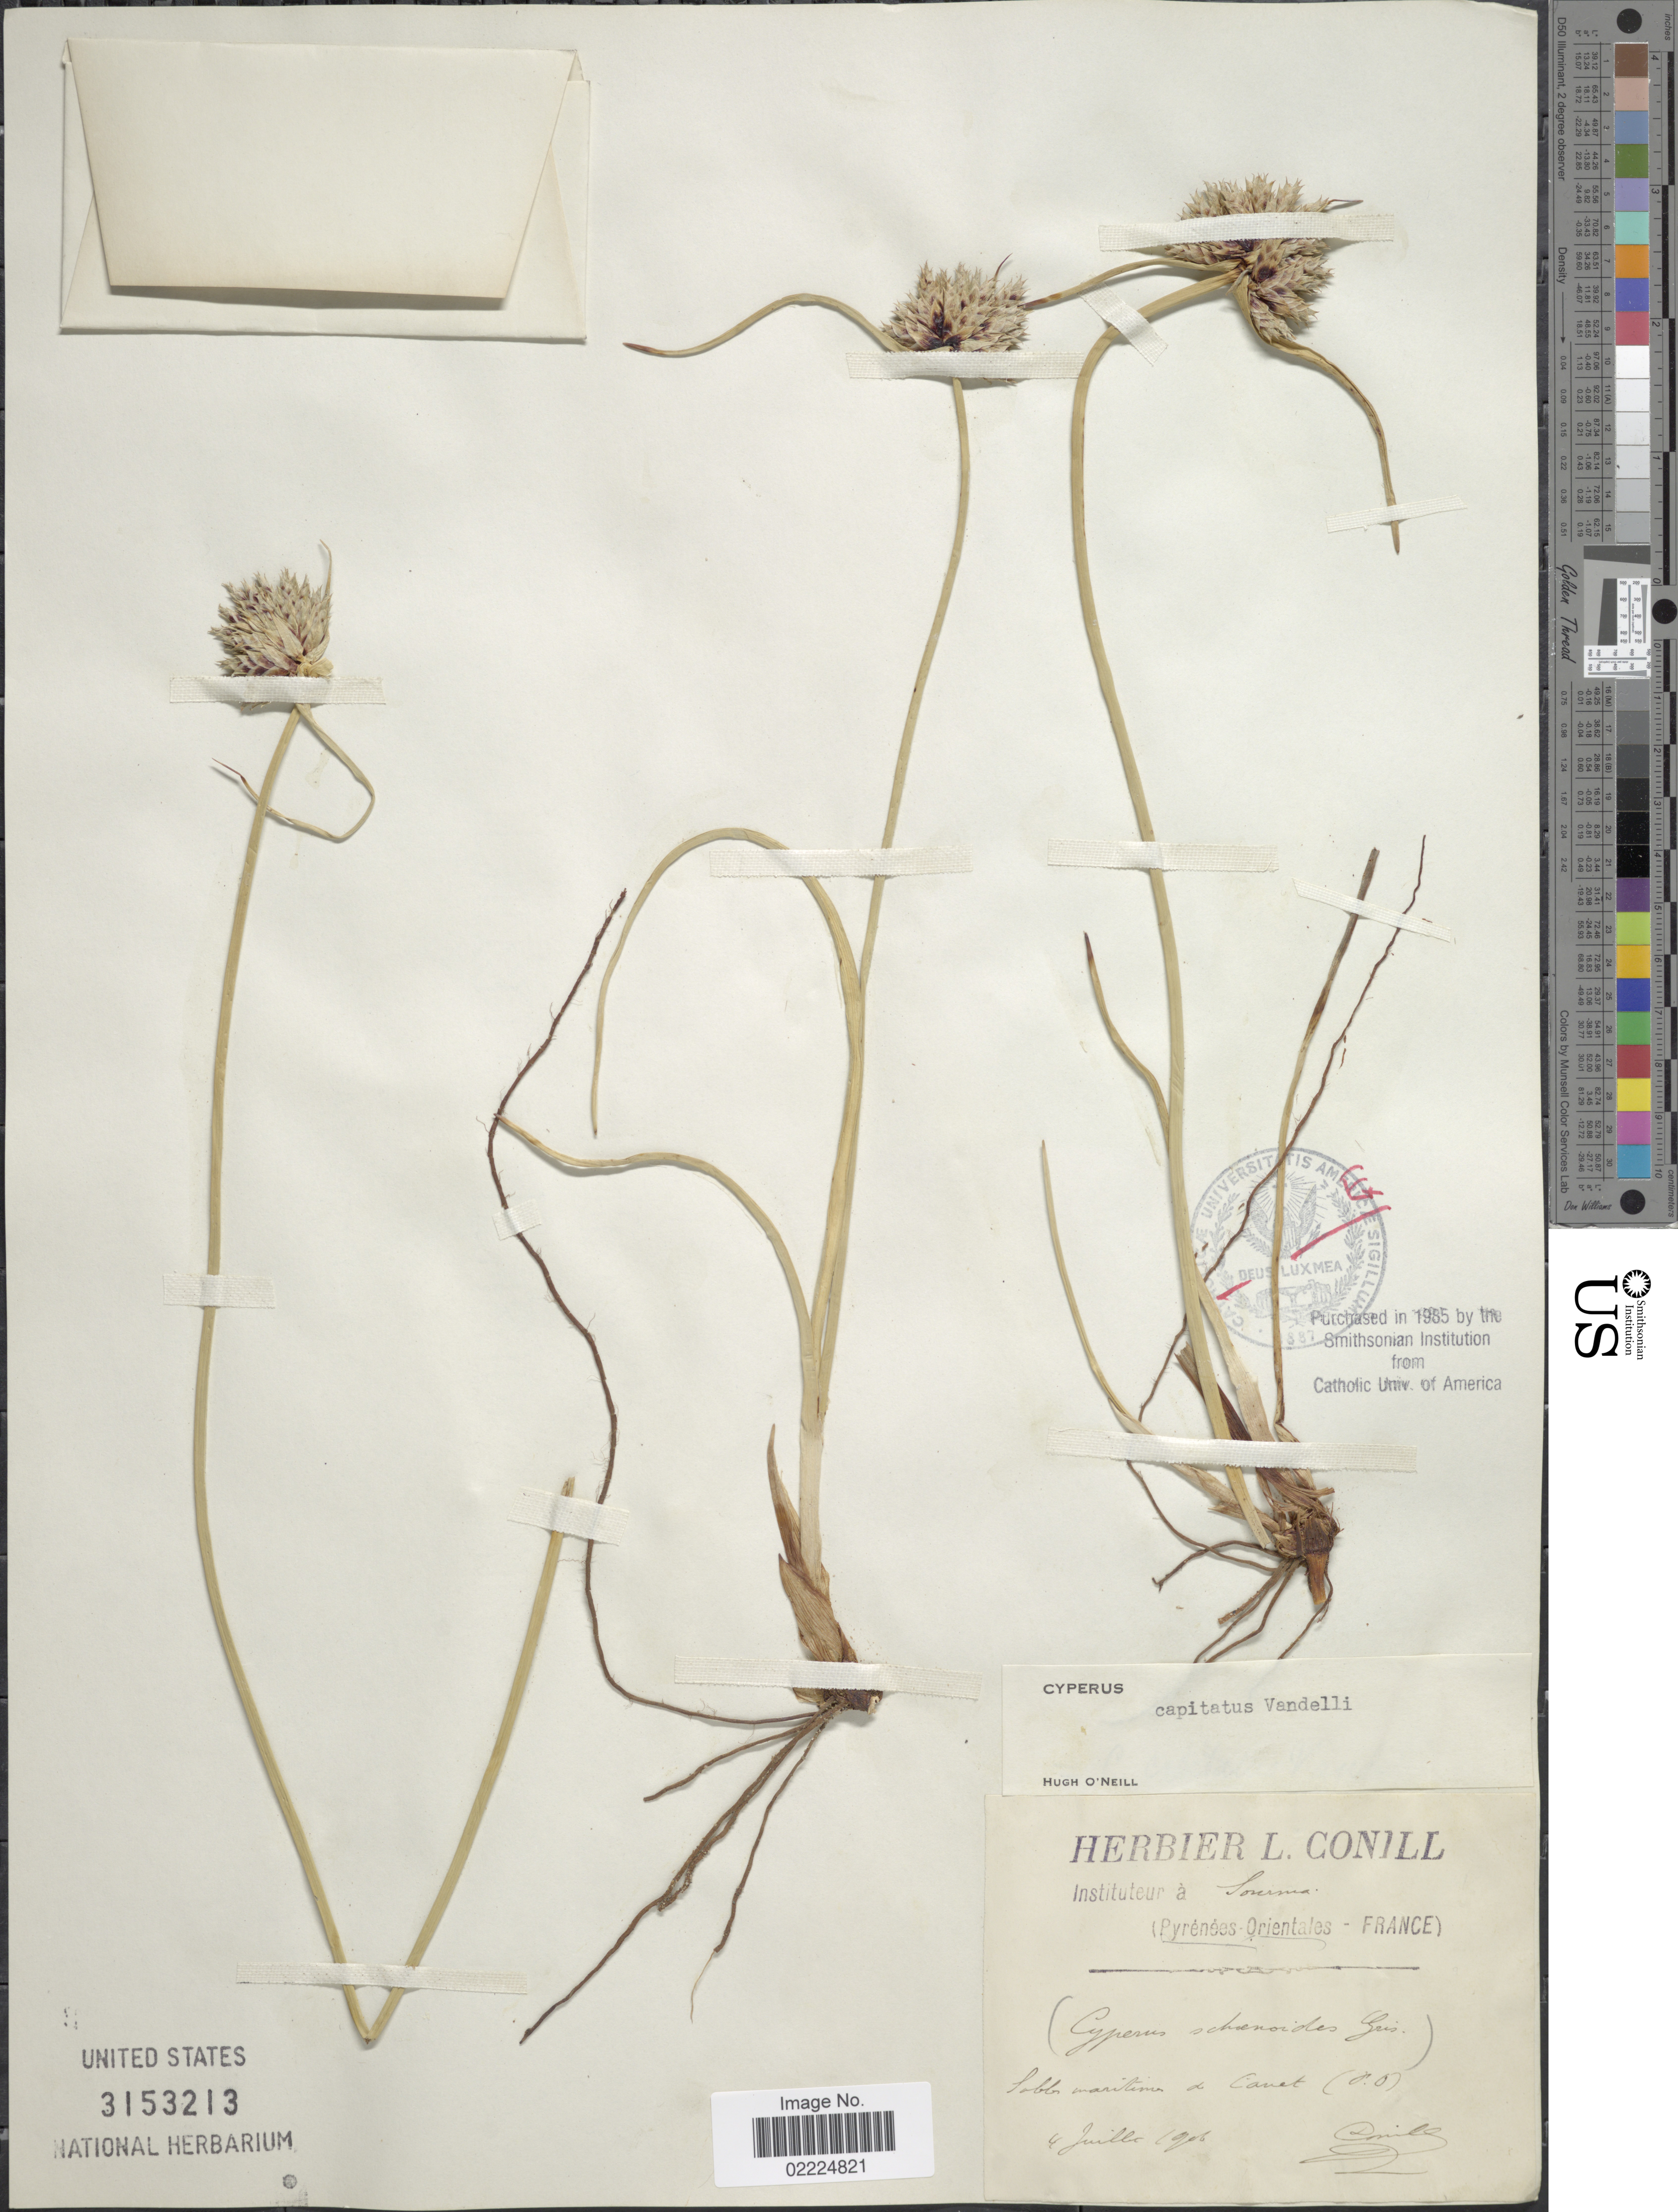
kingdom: Plantae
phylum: Tracheophyta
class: Liliopsida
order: Poales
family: Cyperaceae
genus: Cyperus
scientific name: Cyperus capitatus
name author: Vand.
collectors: Conill, L.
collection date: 1906-07-04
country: France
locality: Pyrenees Oriental - France Sables maritime de Cavet ( [illegible text]).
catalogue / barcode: US 3153213